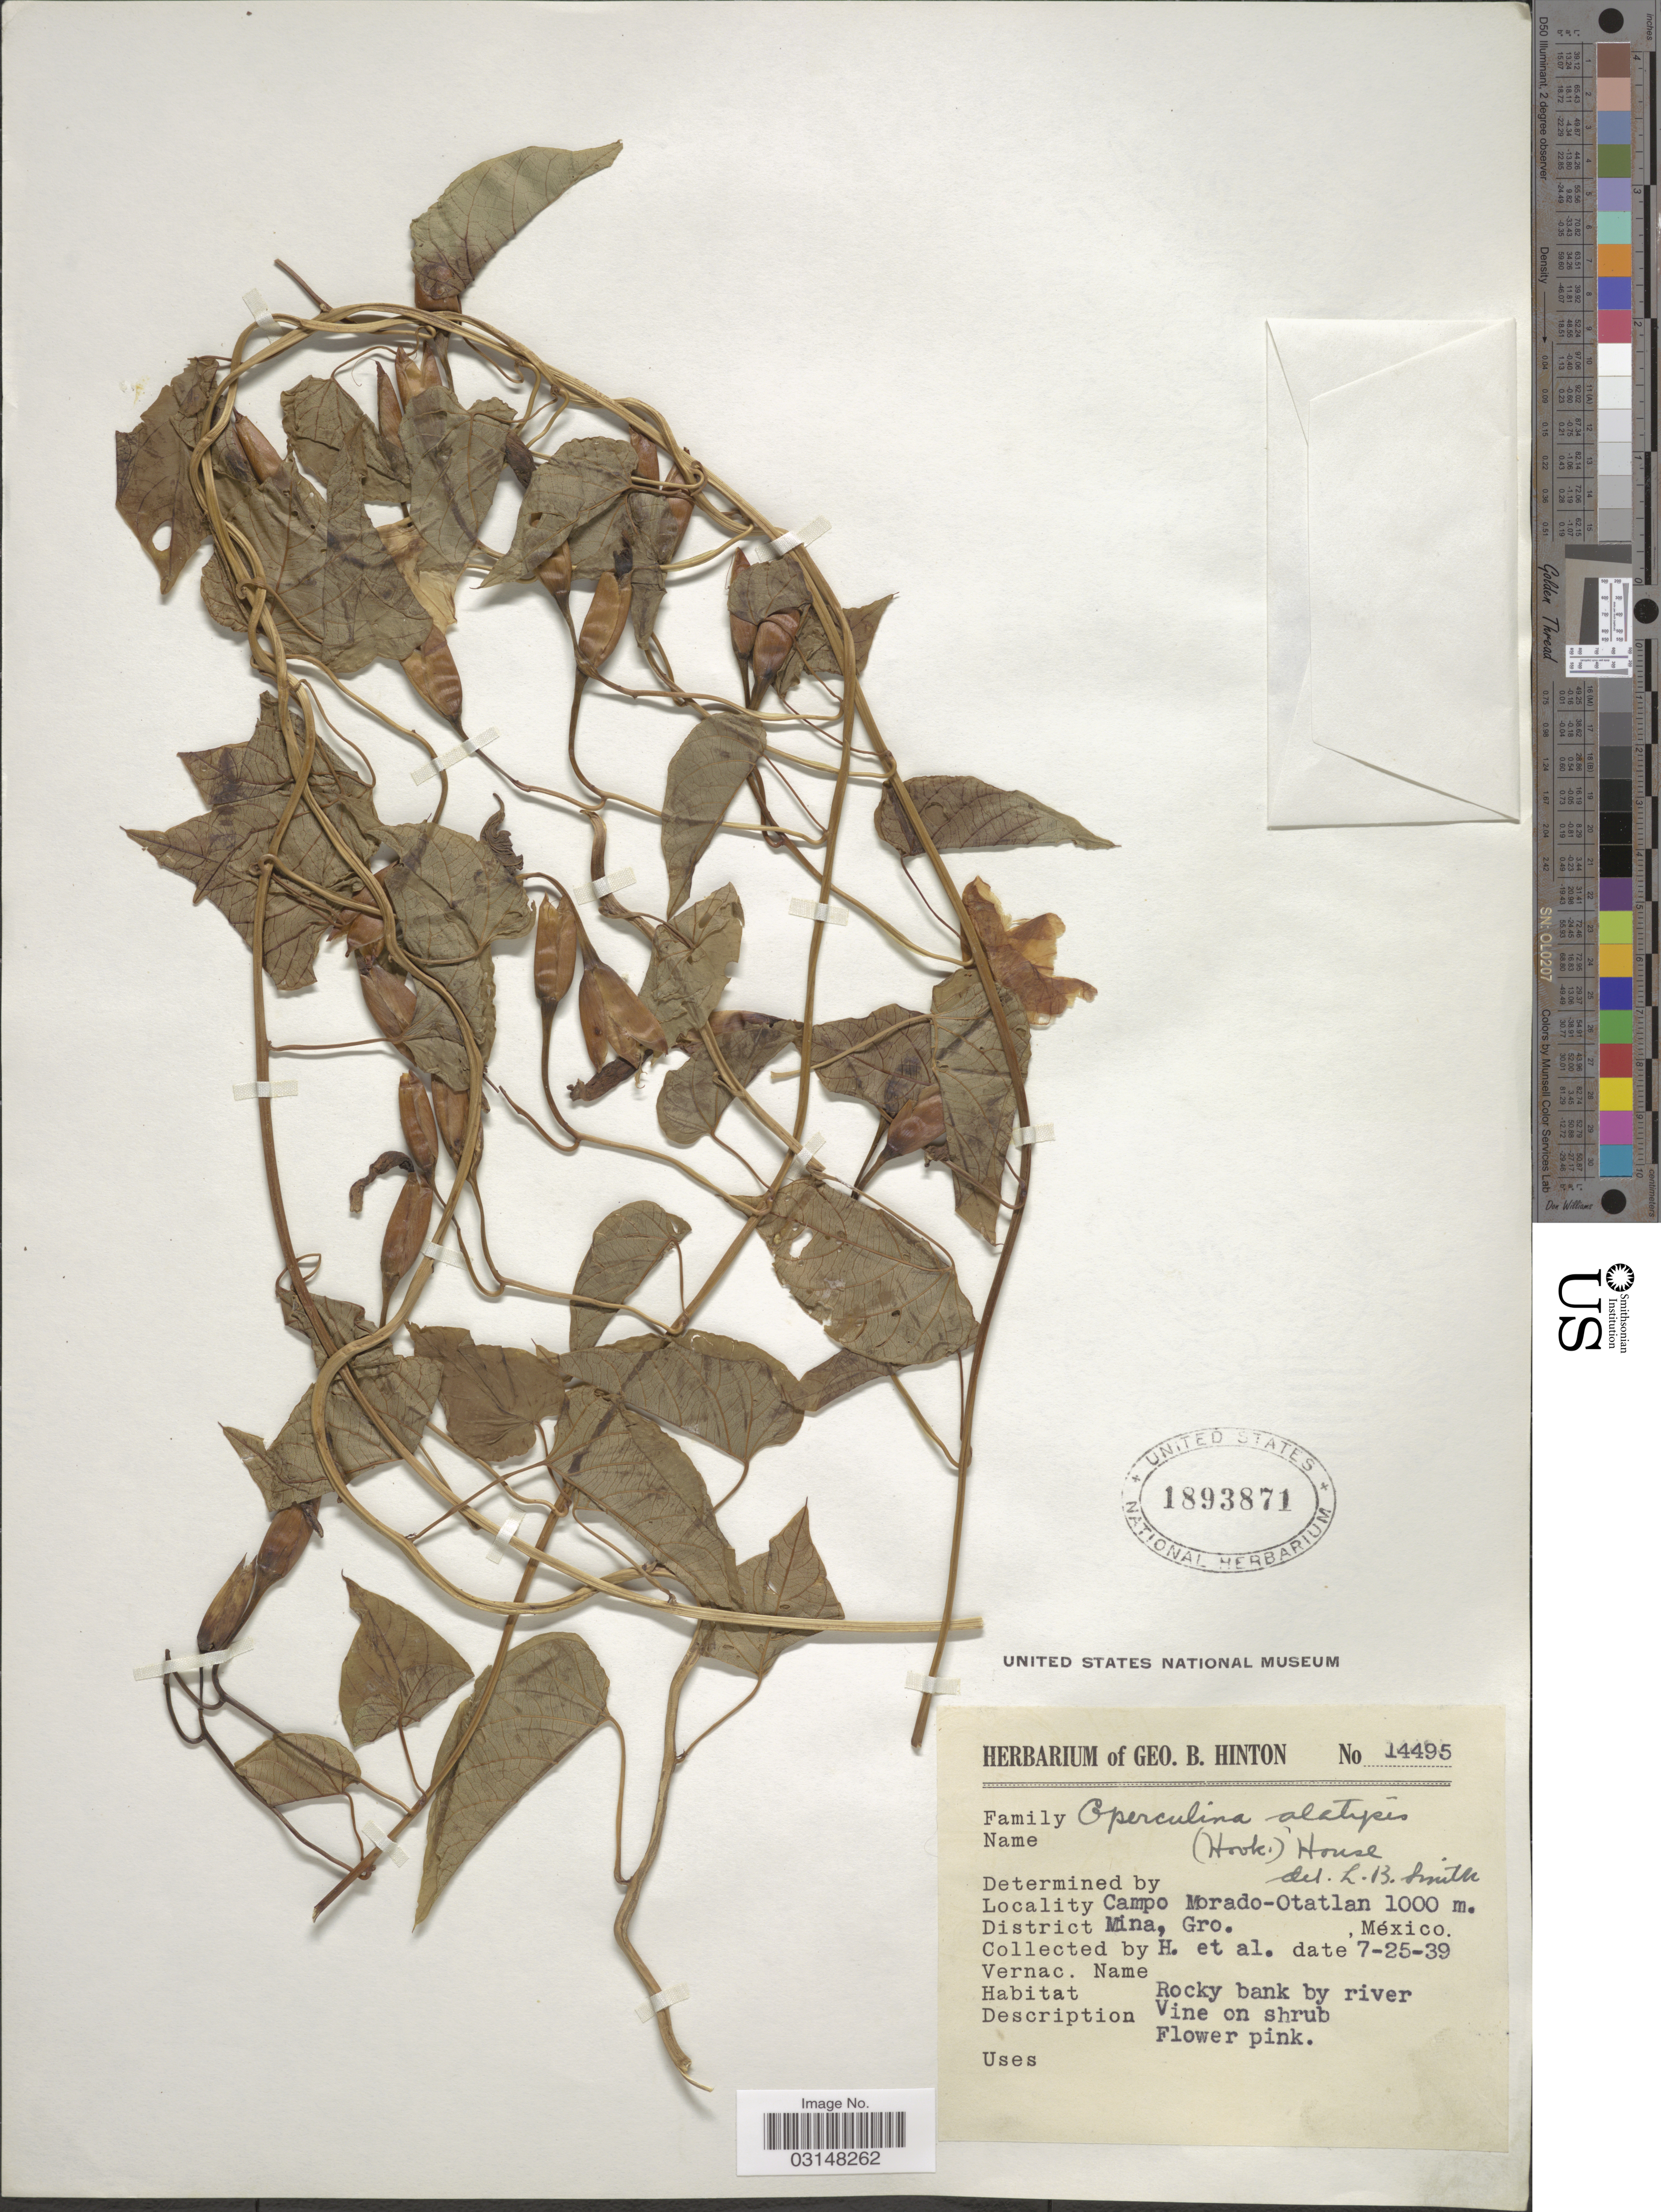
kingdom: Plantae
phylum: Tracheophyta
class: Magnoliopsida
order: Solanales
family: Convolvulaceae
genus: Operculina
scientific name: Operculina pteripes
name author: (G. Don) O'Donell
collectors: G. B. Hinton & et al.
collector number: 14495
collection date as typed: Transcribed d/m/y: 25/7/39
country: Mexico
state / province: Guerrero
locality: Campo Morado - Otatlan. District Mina.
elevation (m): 1000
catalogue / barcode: US 1893871